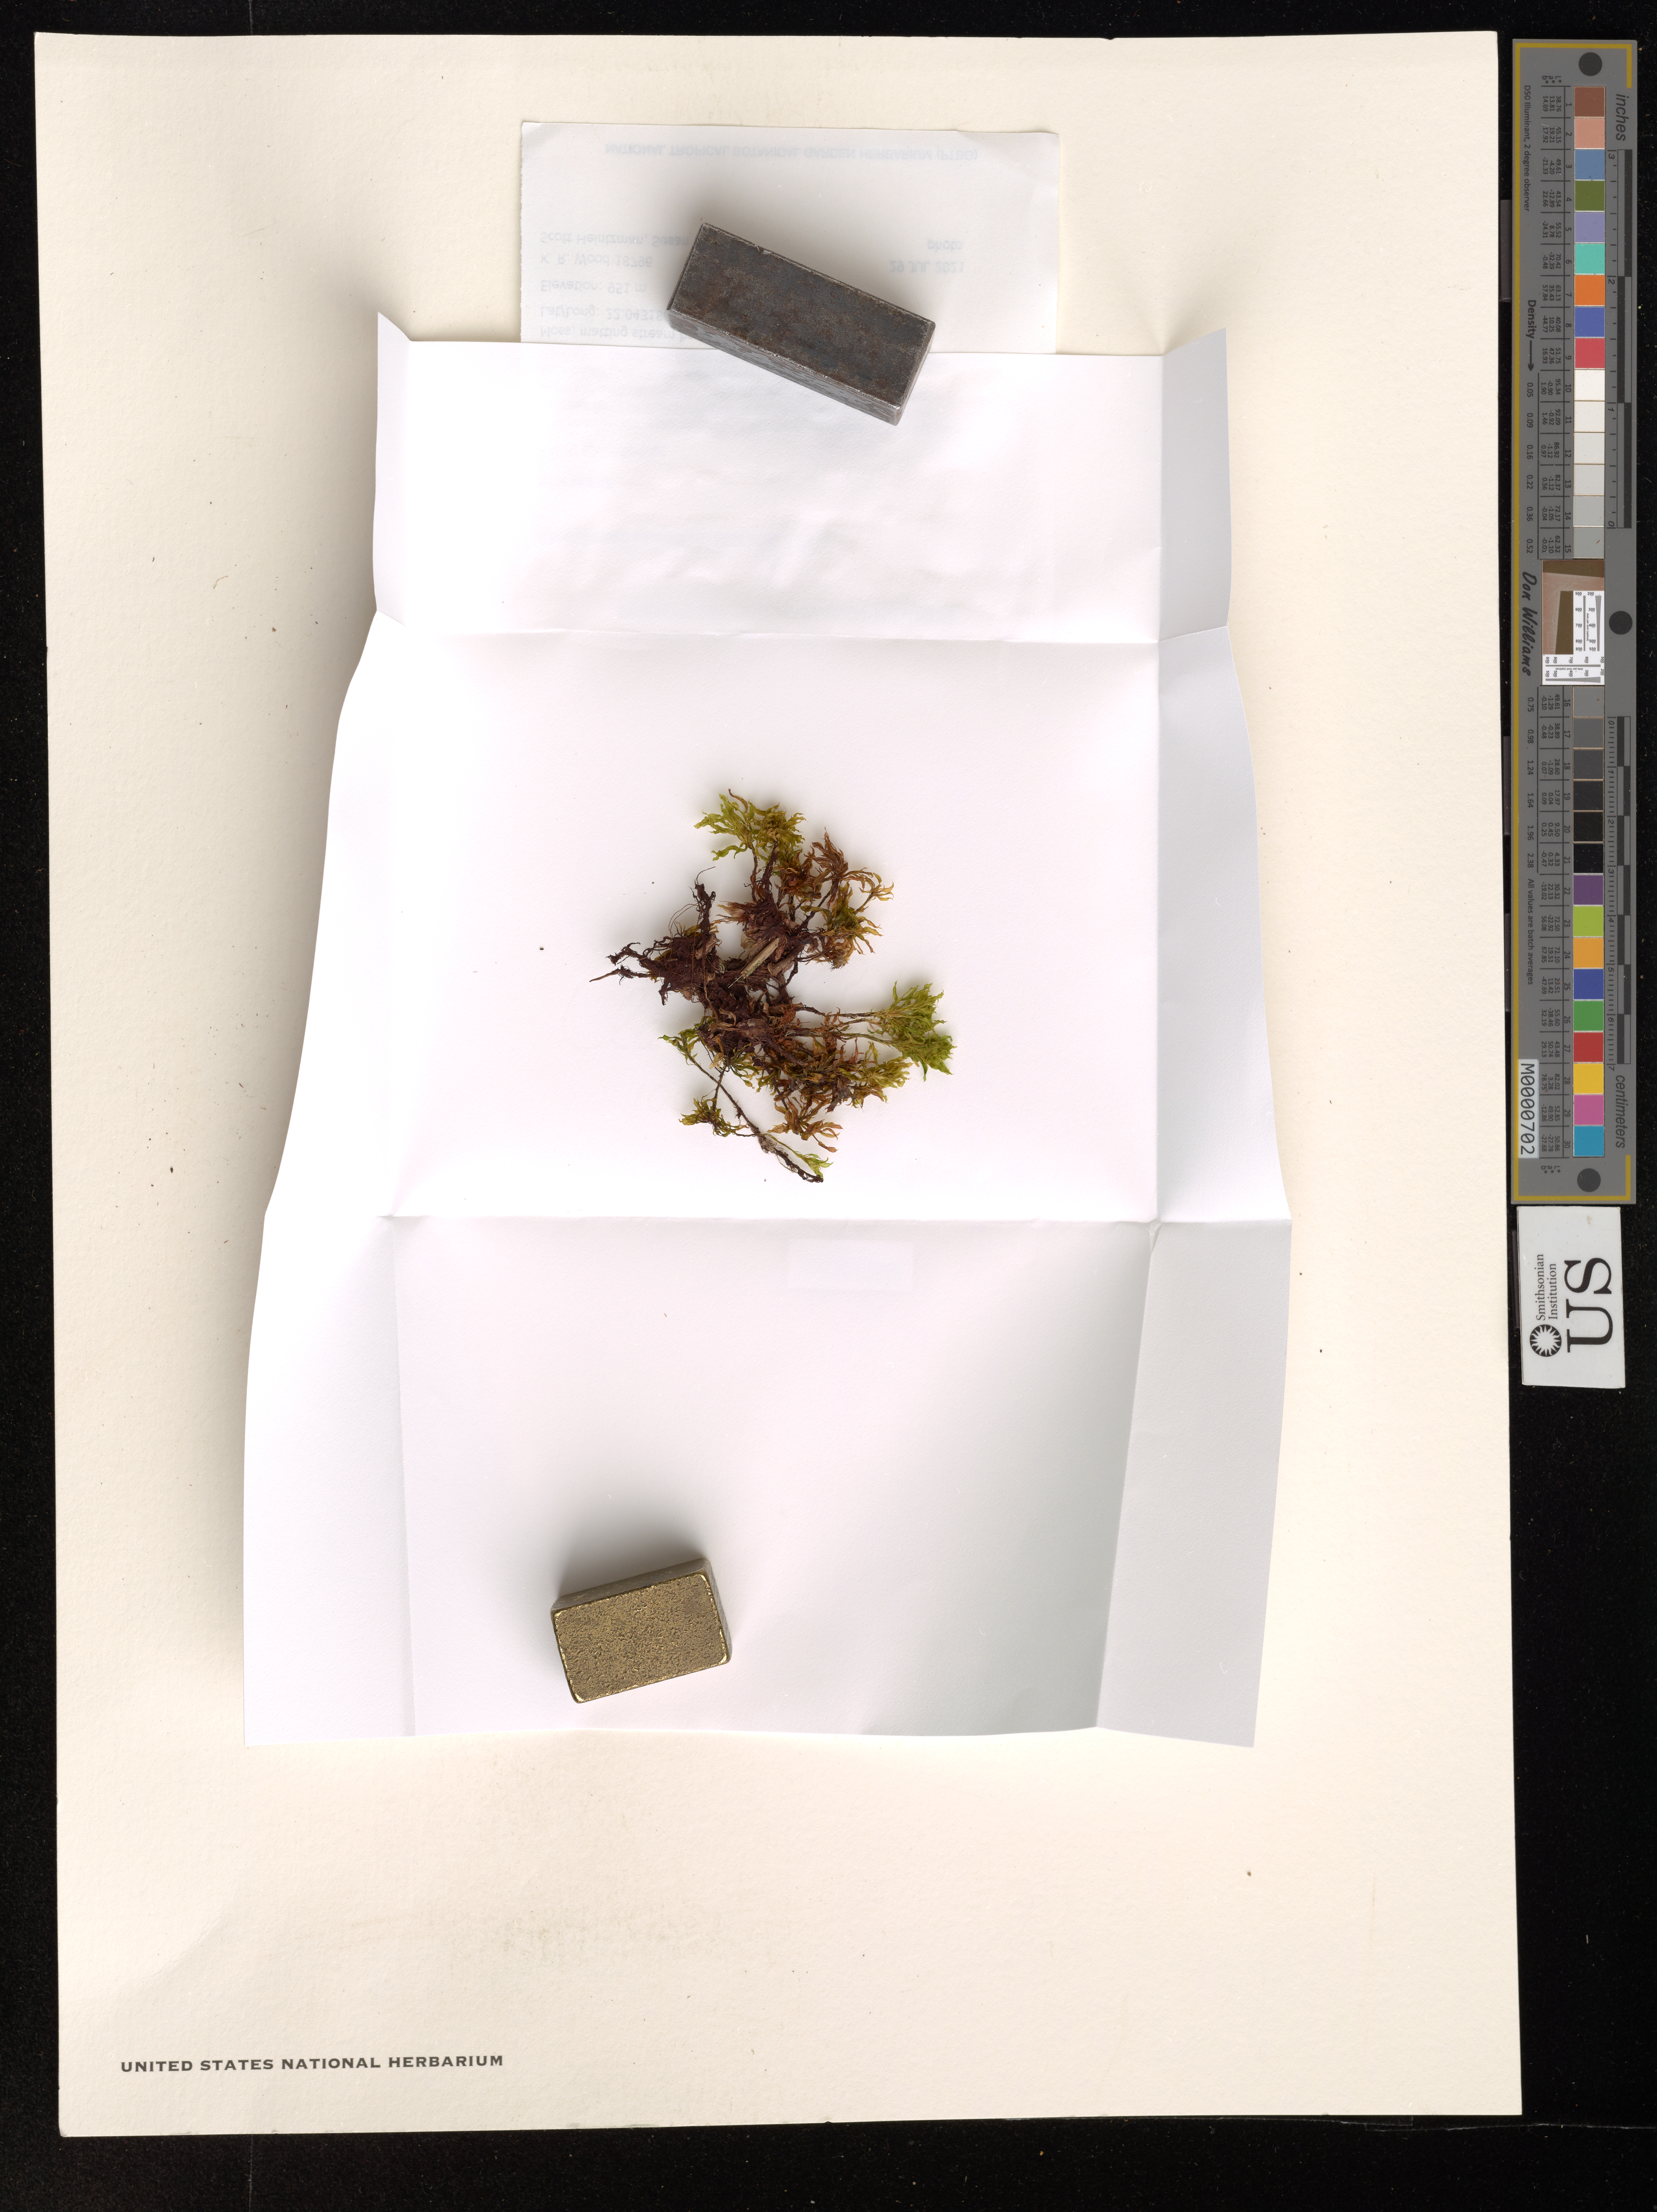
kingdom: Plantae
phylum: Bryophyta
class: Bryopsida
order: Bryales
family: Bryaceae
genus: Rhodobryum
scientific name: Rhodobryum giganteum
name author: (Schwägr.) Paris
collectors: K. R. Wood, S. Heintzman & S. Deans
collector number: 18796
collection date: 2021-07-29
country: United States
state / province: Hawaii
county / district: Kauai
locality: The Hawaiian Islands. Kauai Lihue District. Iole headwaters.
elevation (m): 951